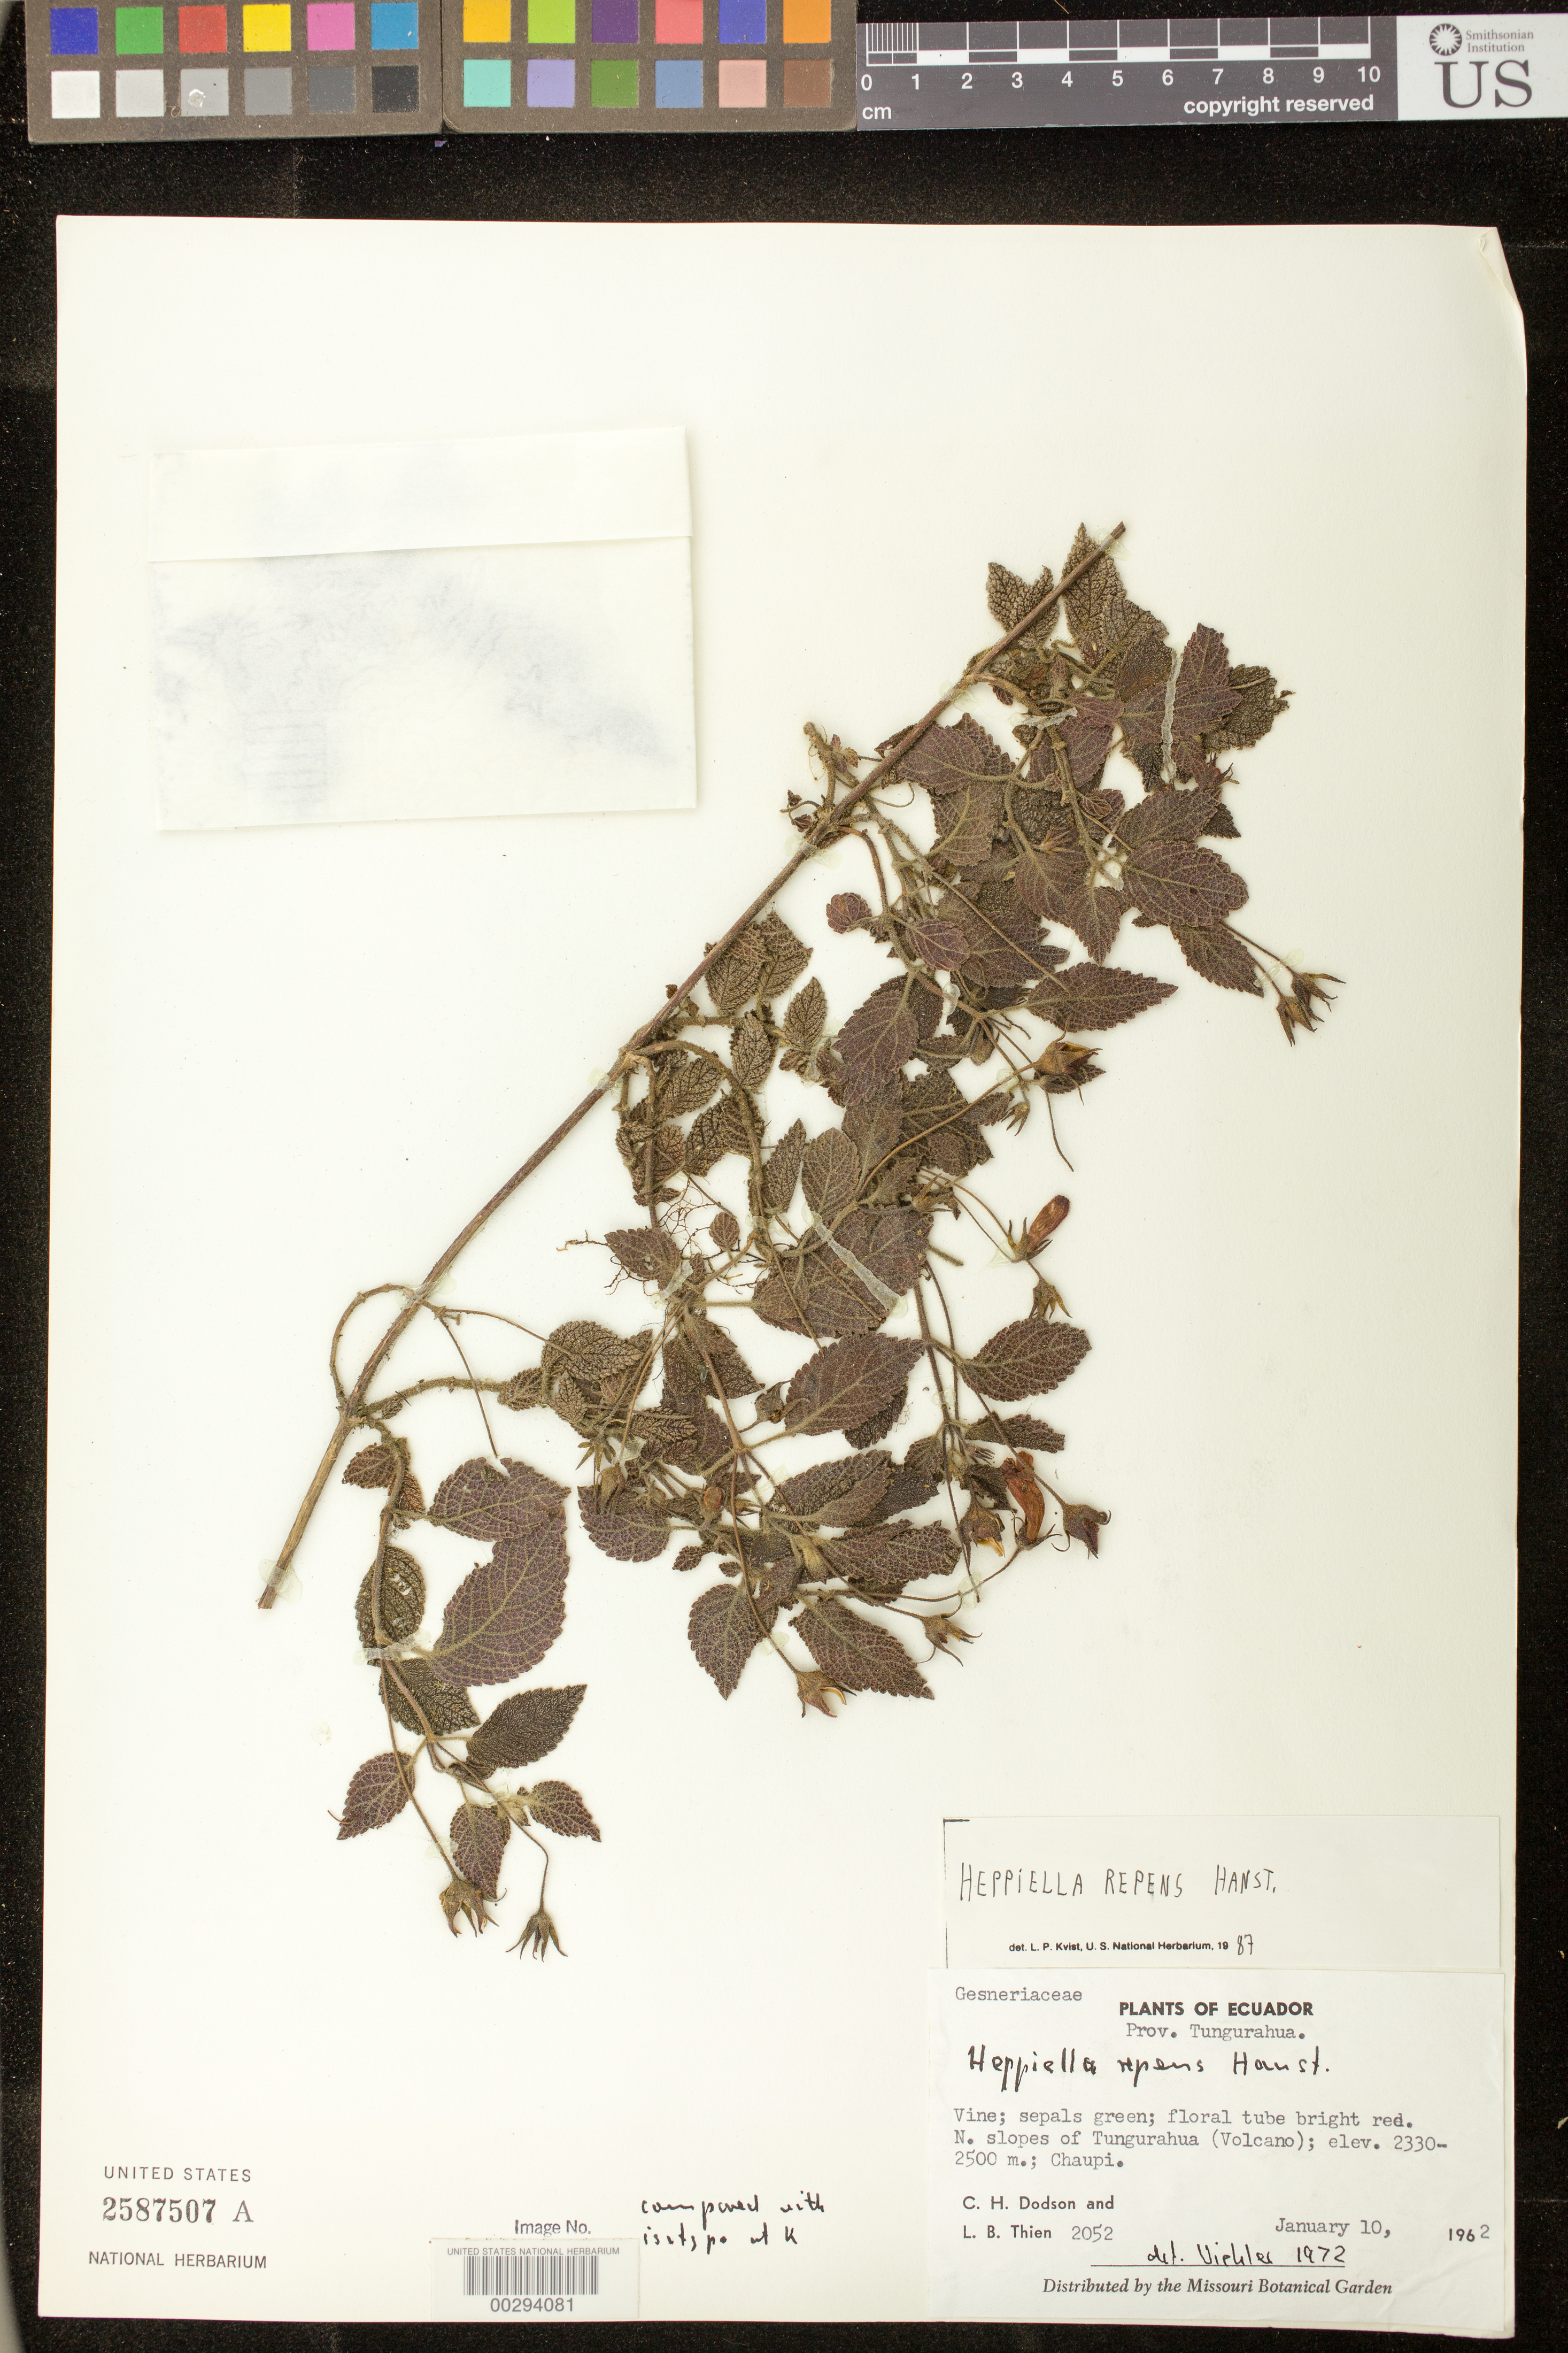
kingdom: Plantae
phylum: Tracheophyta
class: Magnoliopsida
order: Lamiales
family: Gesneriaceae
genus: Heppiella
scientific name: Heppiella repens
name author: Hanst.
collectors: C. H. Dodson & L. Thien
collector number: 2052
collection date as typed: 10 Jan 1962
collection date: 1962-01-10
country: Ecuador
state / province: Tungurahua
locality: N slopes of Tungurahua (volcano), Chaupi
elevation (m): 2330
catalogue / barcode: US 2587507A